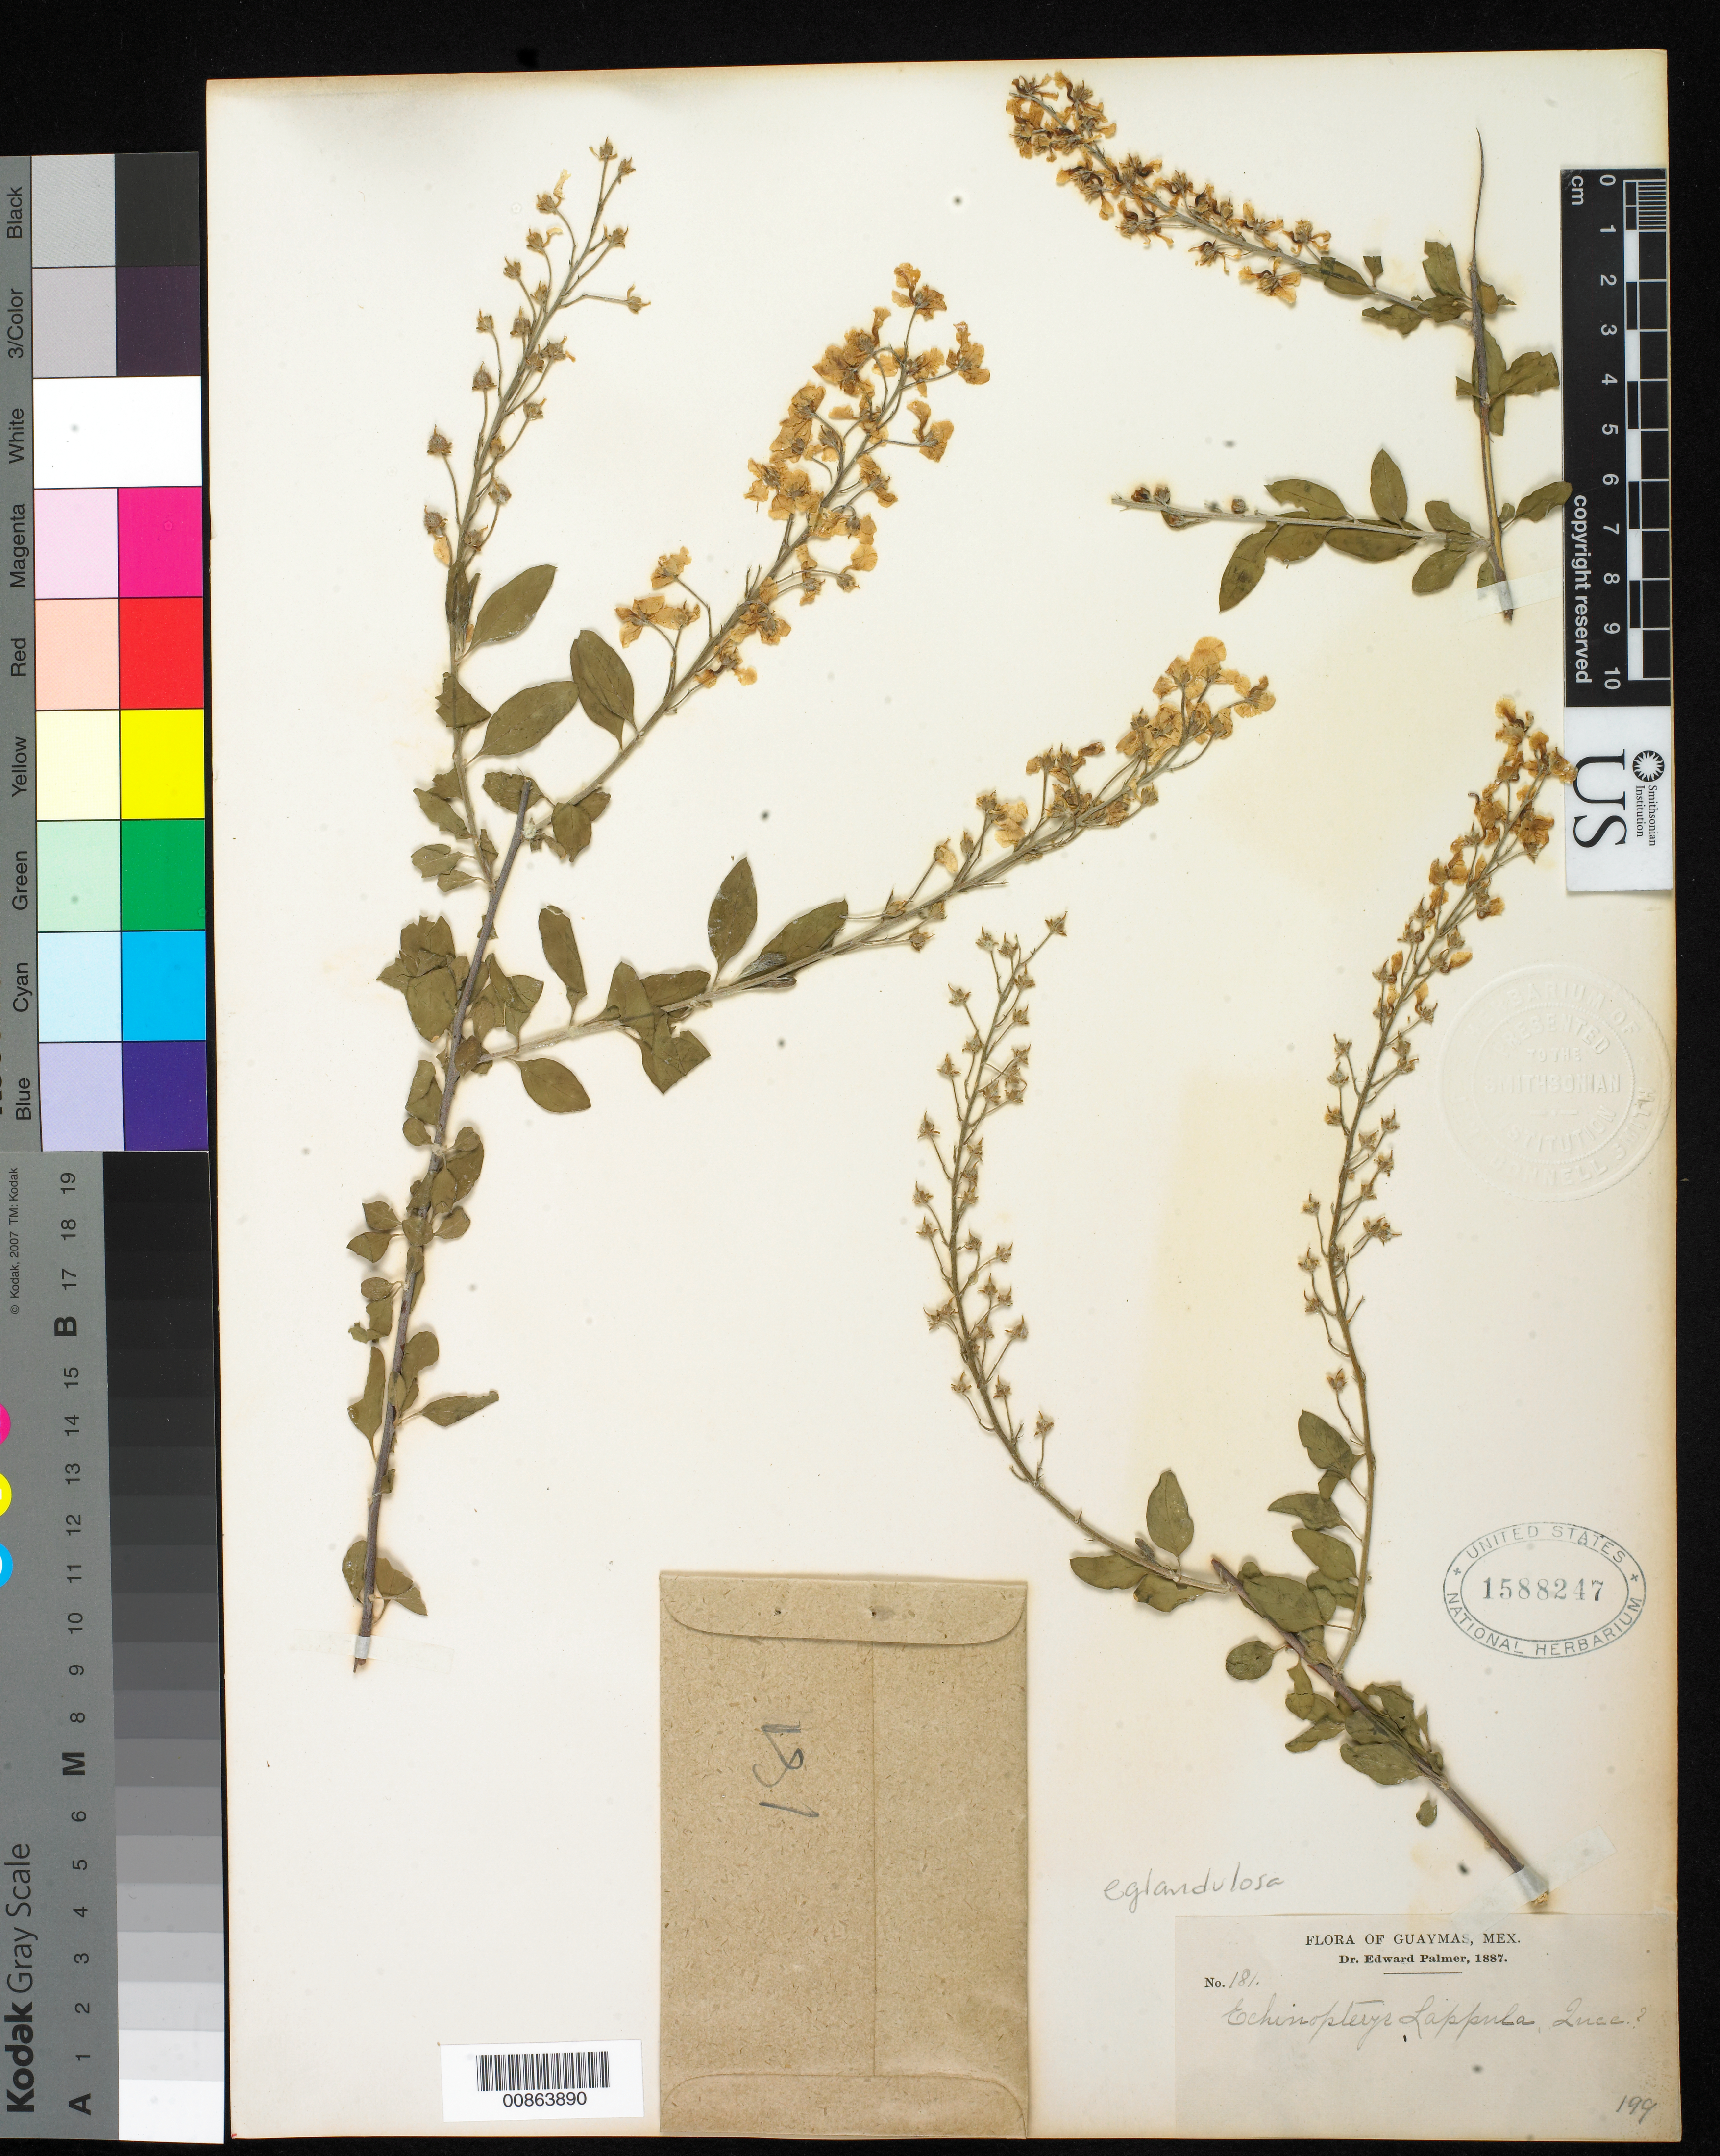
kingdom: Plantae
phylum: Tracheophyta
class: Magnoliopsida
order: Malpighiales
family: Malpighiaceae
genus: Echinopterys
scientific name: Echinopterys eglandulosa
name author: (A. Juss.) Small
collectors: E. Palmer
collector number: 181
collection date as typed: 1887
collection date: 1887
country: Mexico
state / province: Sonora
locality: Guaymas, Sonora.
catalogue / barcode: US 1588247